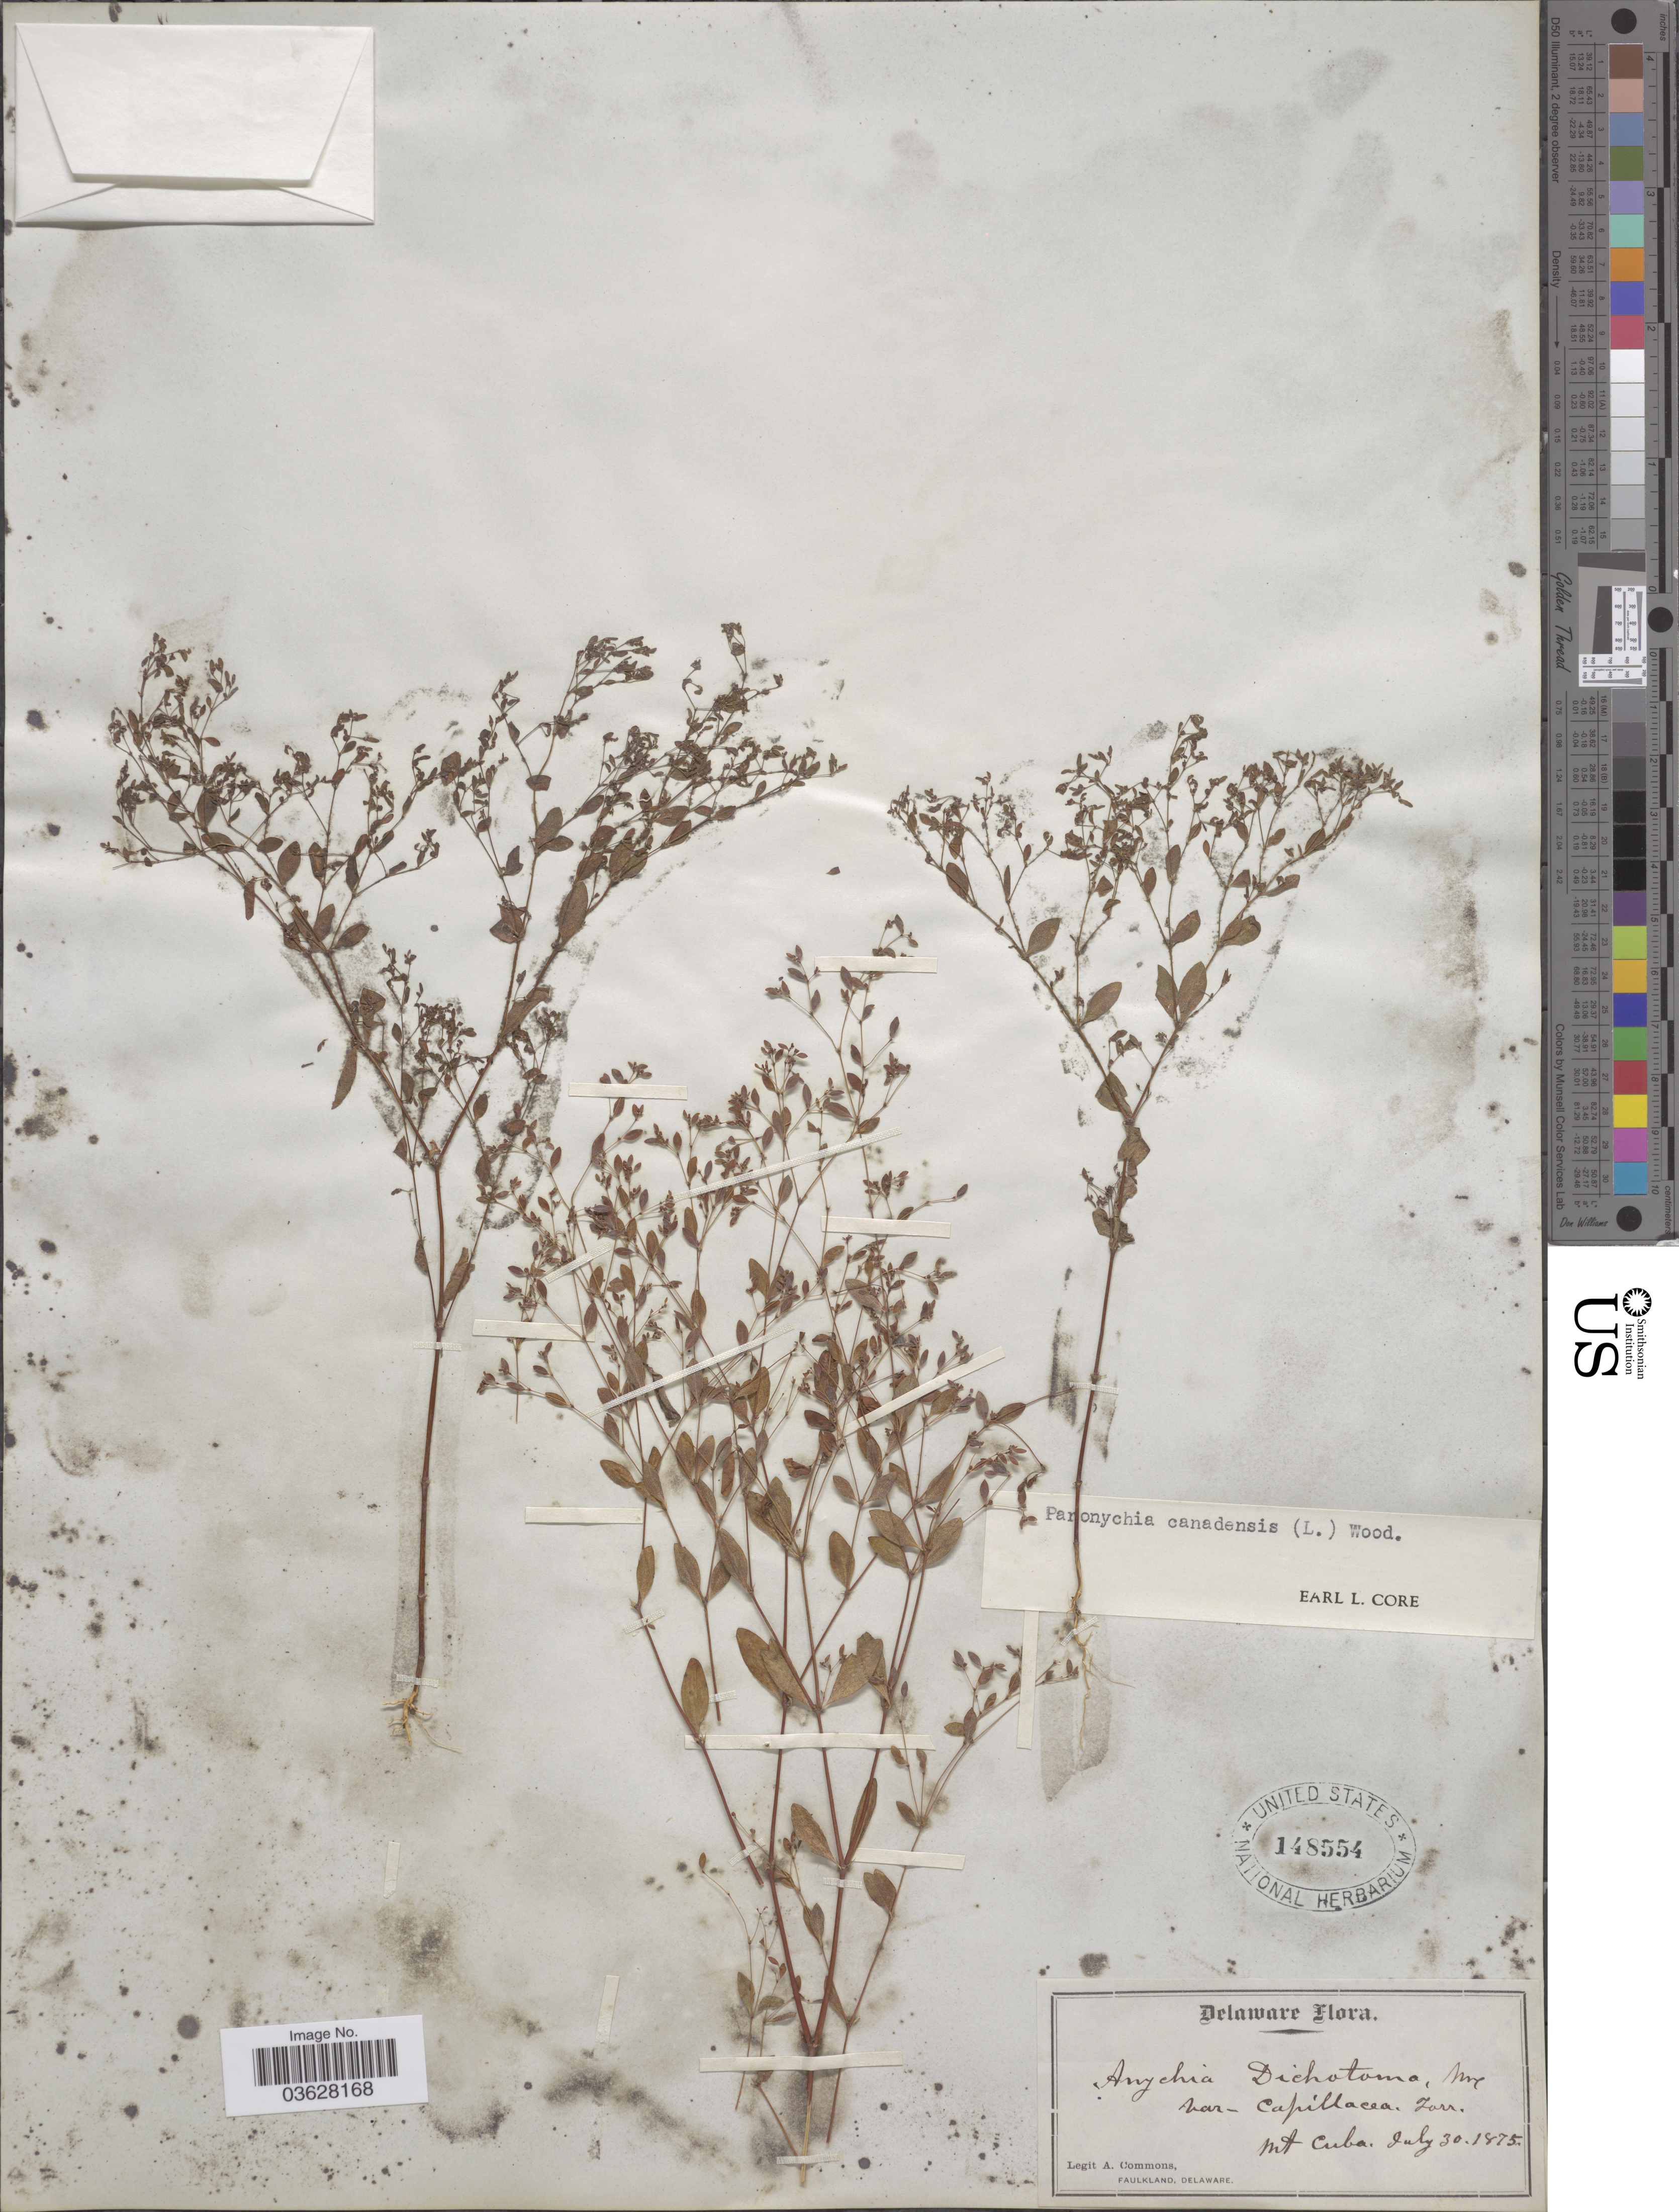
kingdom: Plantae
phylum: Tracheophyta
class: Magnoliopsida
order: Caryophyllales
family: Caryophyllaceae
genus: Paronychia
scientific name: Paronychia canadensis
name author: (L.) Alph. Wood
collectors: A. Commons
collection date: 1875-07-30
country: United States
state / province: Delaware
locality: Mt. Cuba.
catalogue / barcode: US 148554